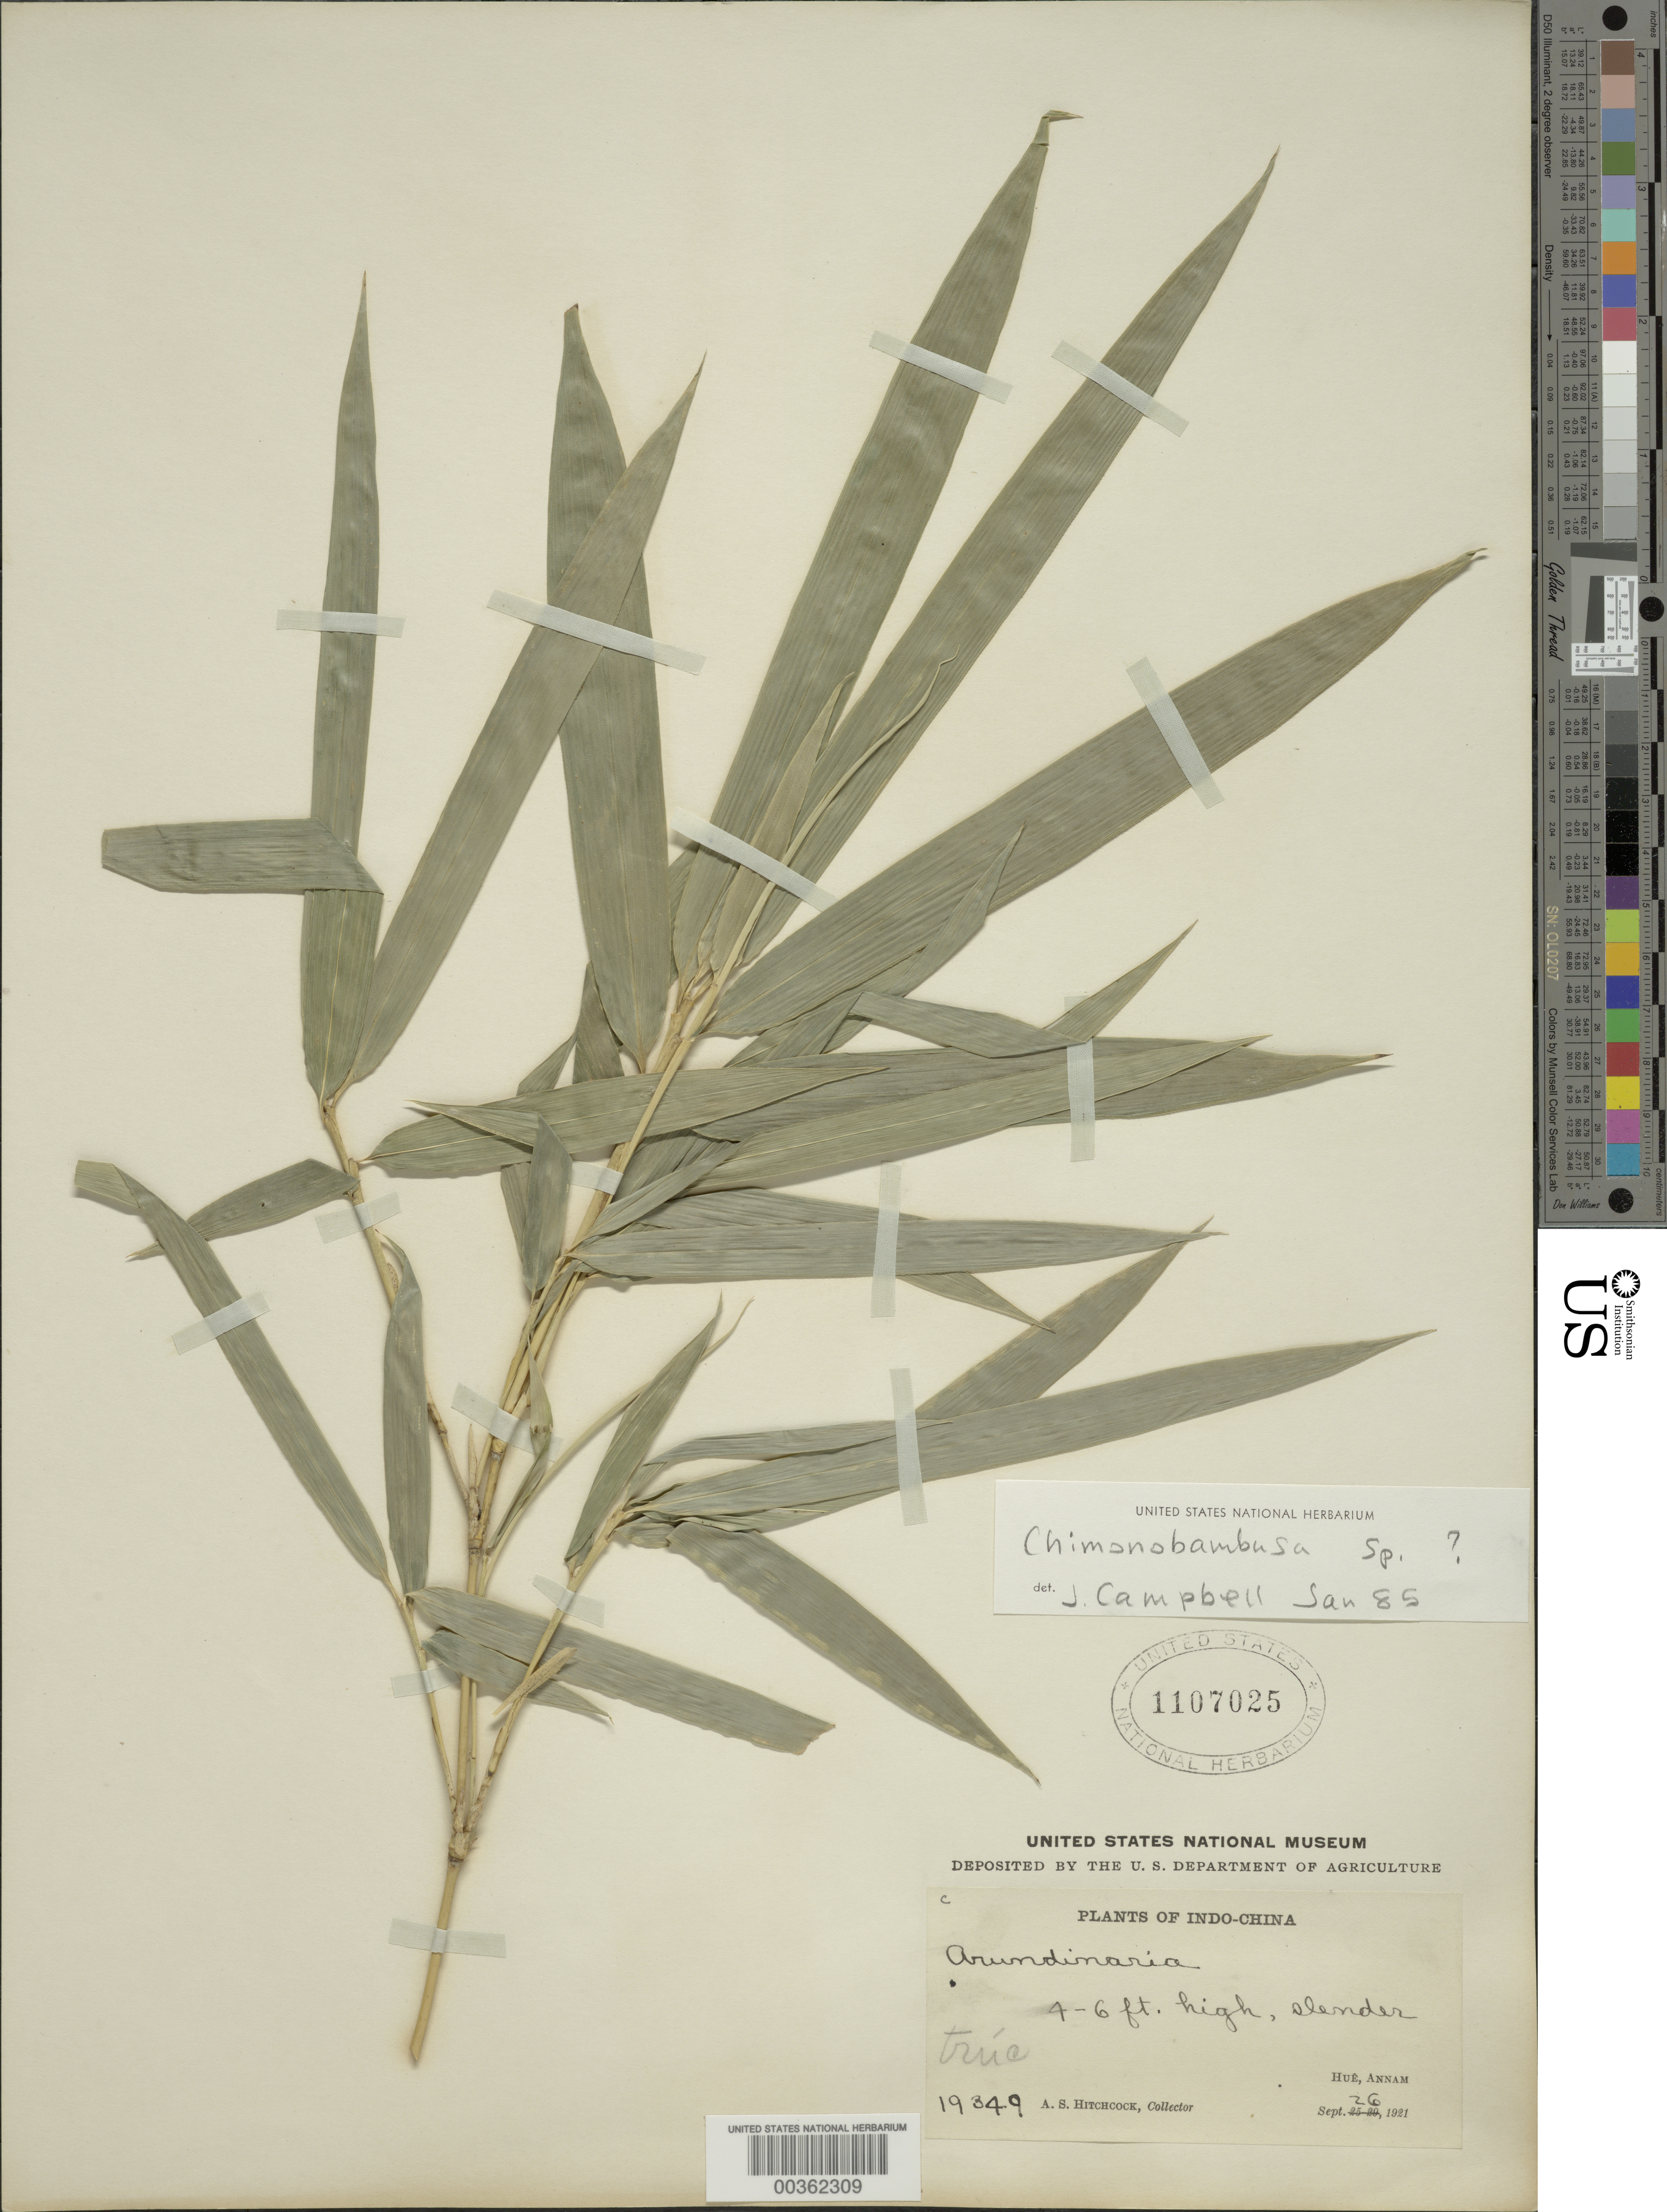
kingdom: Plantae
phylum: Tracheophyta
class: Liliopsida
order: Poales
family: Poaceae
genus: Chimonobambusa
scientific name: Chimonobambusa sp.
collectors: A. S. Hitchcock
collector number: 19349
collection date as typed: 26 Sep 1921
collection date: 1921-09-26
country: Vietnam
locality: Hue, annam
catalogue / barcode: US 1107025